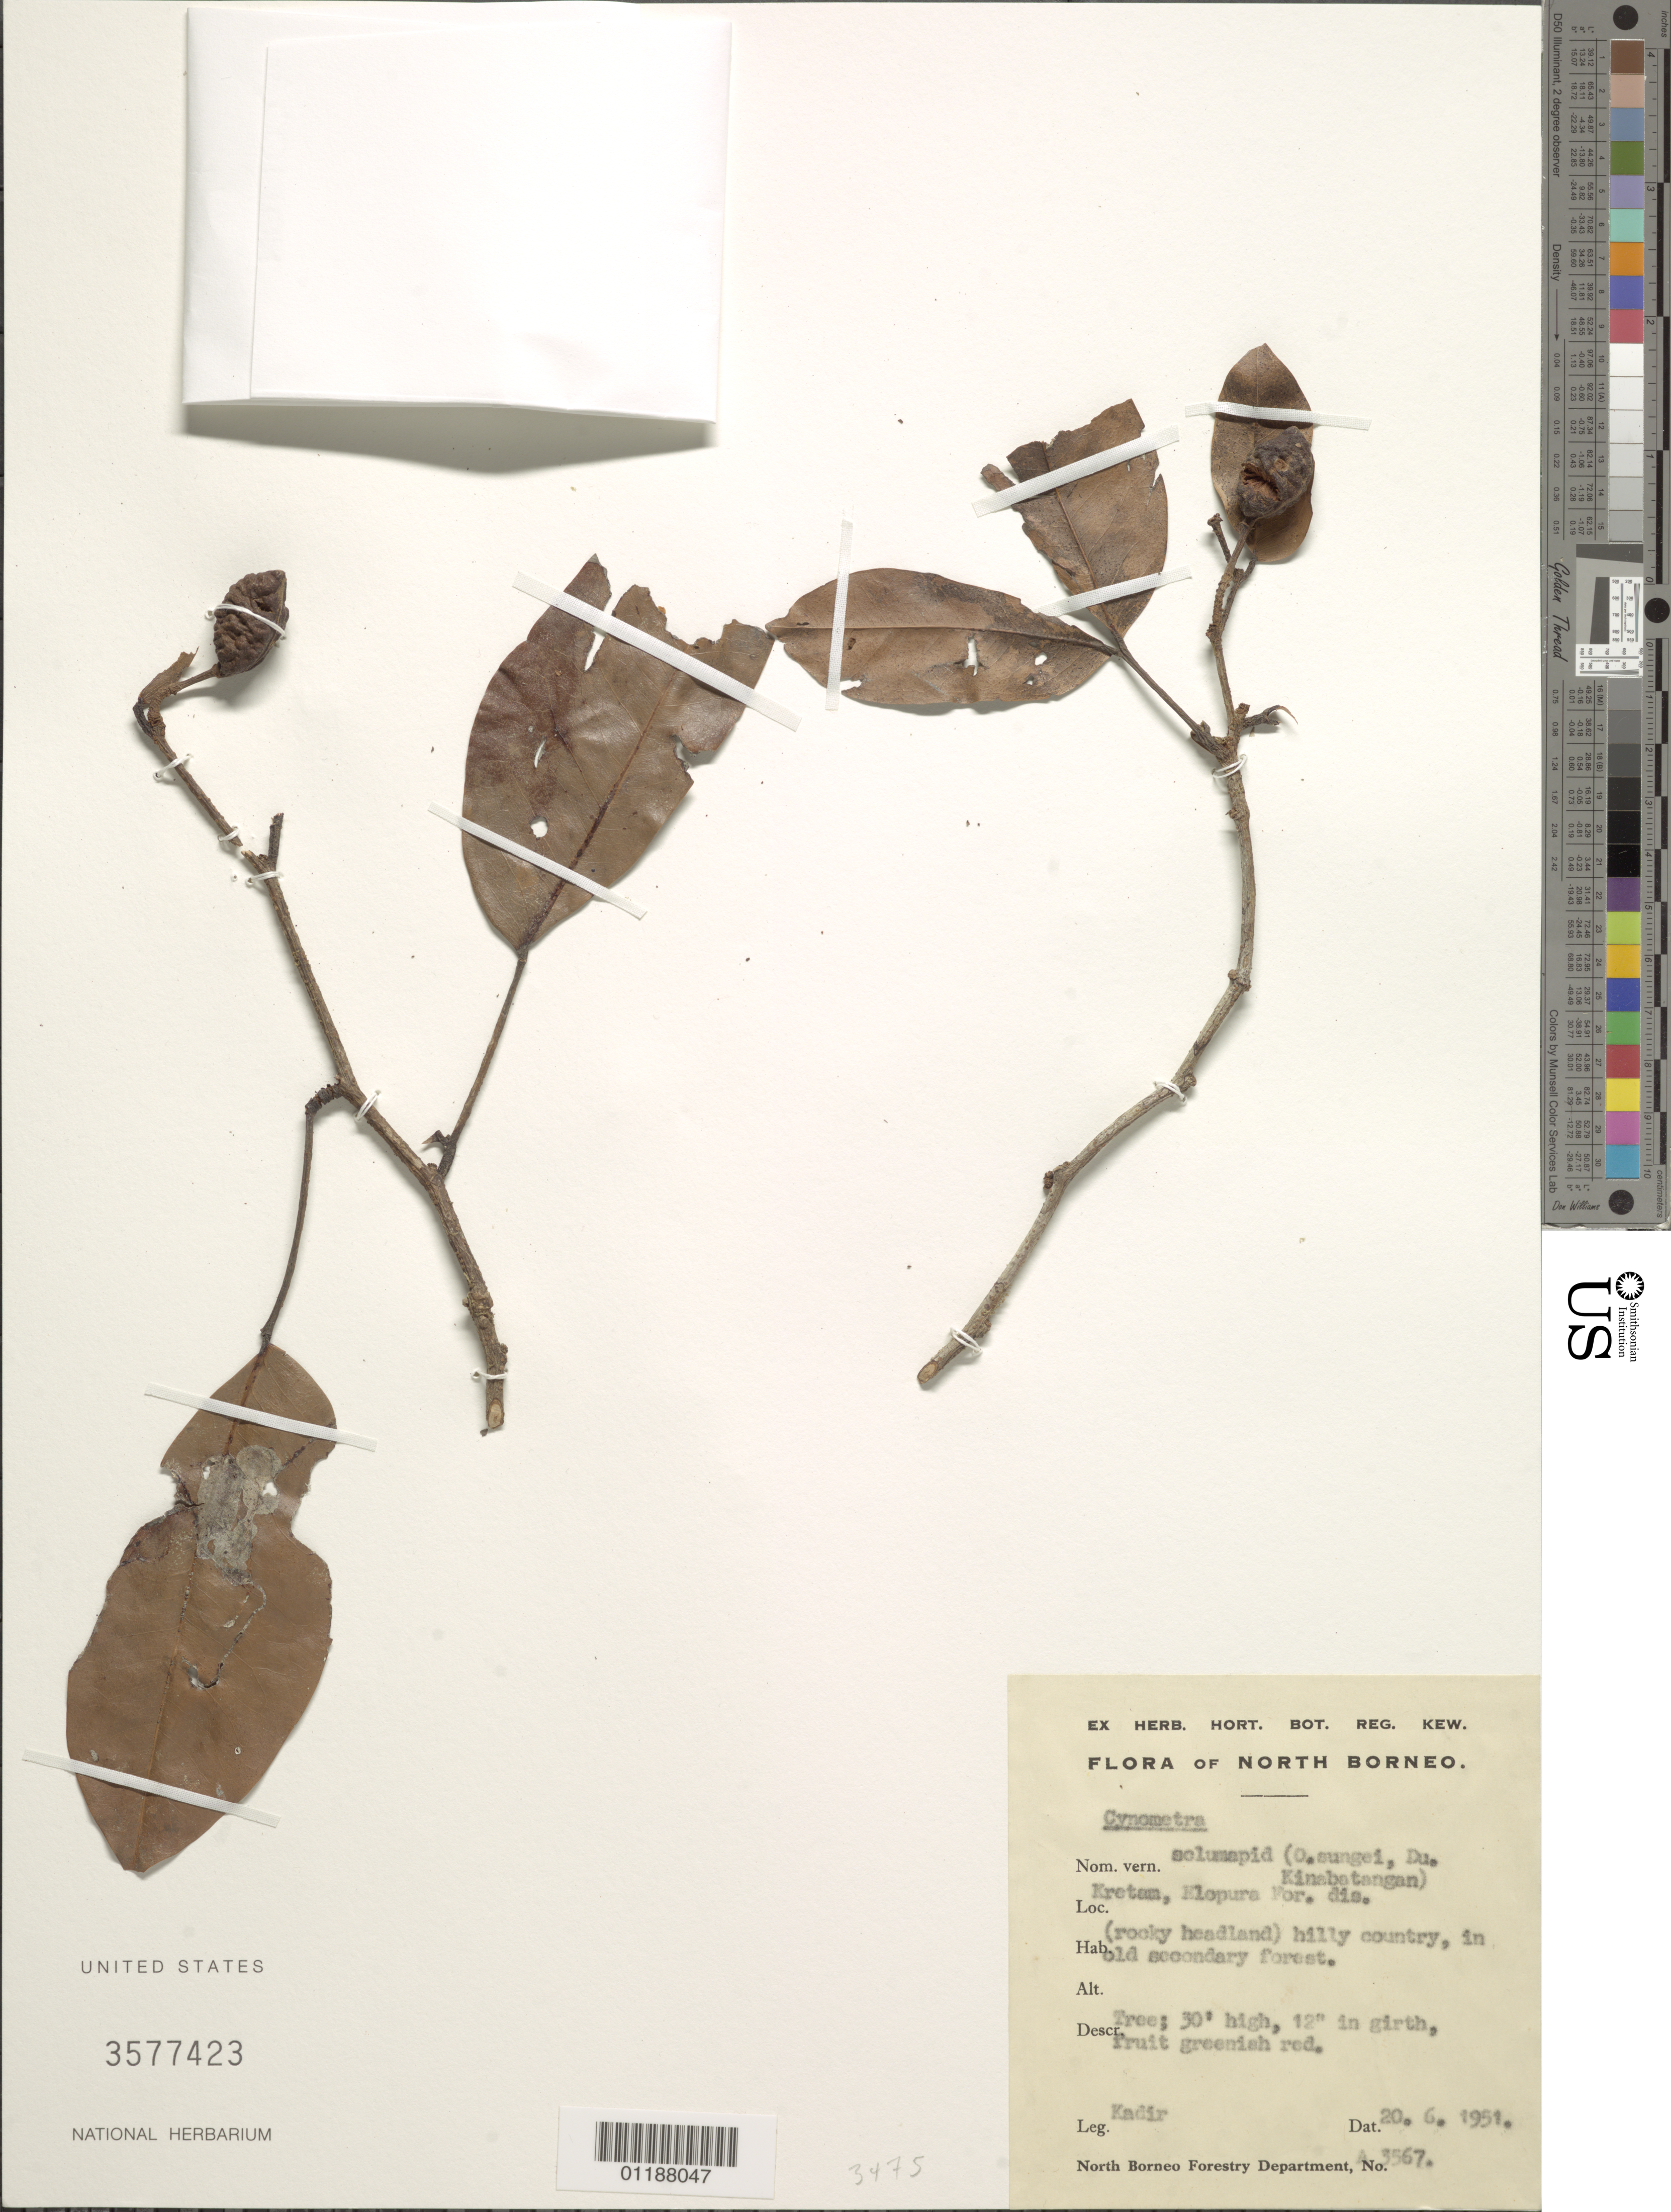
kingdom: Plantae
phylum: Tracheophyta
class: Magnoliopsida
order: Fabales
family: Fabaceae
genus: Cynometra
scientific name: Cynometra sp.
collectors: -. Kadir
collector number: A3567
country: Malaysia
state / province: Sabah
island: Borneo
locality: Elopura Forest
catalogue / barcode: US 3577423